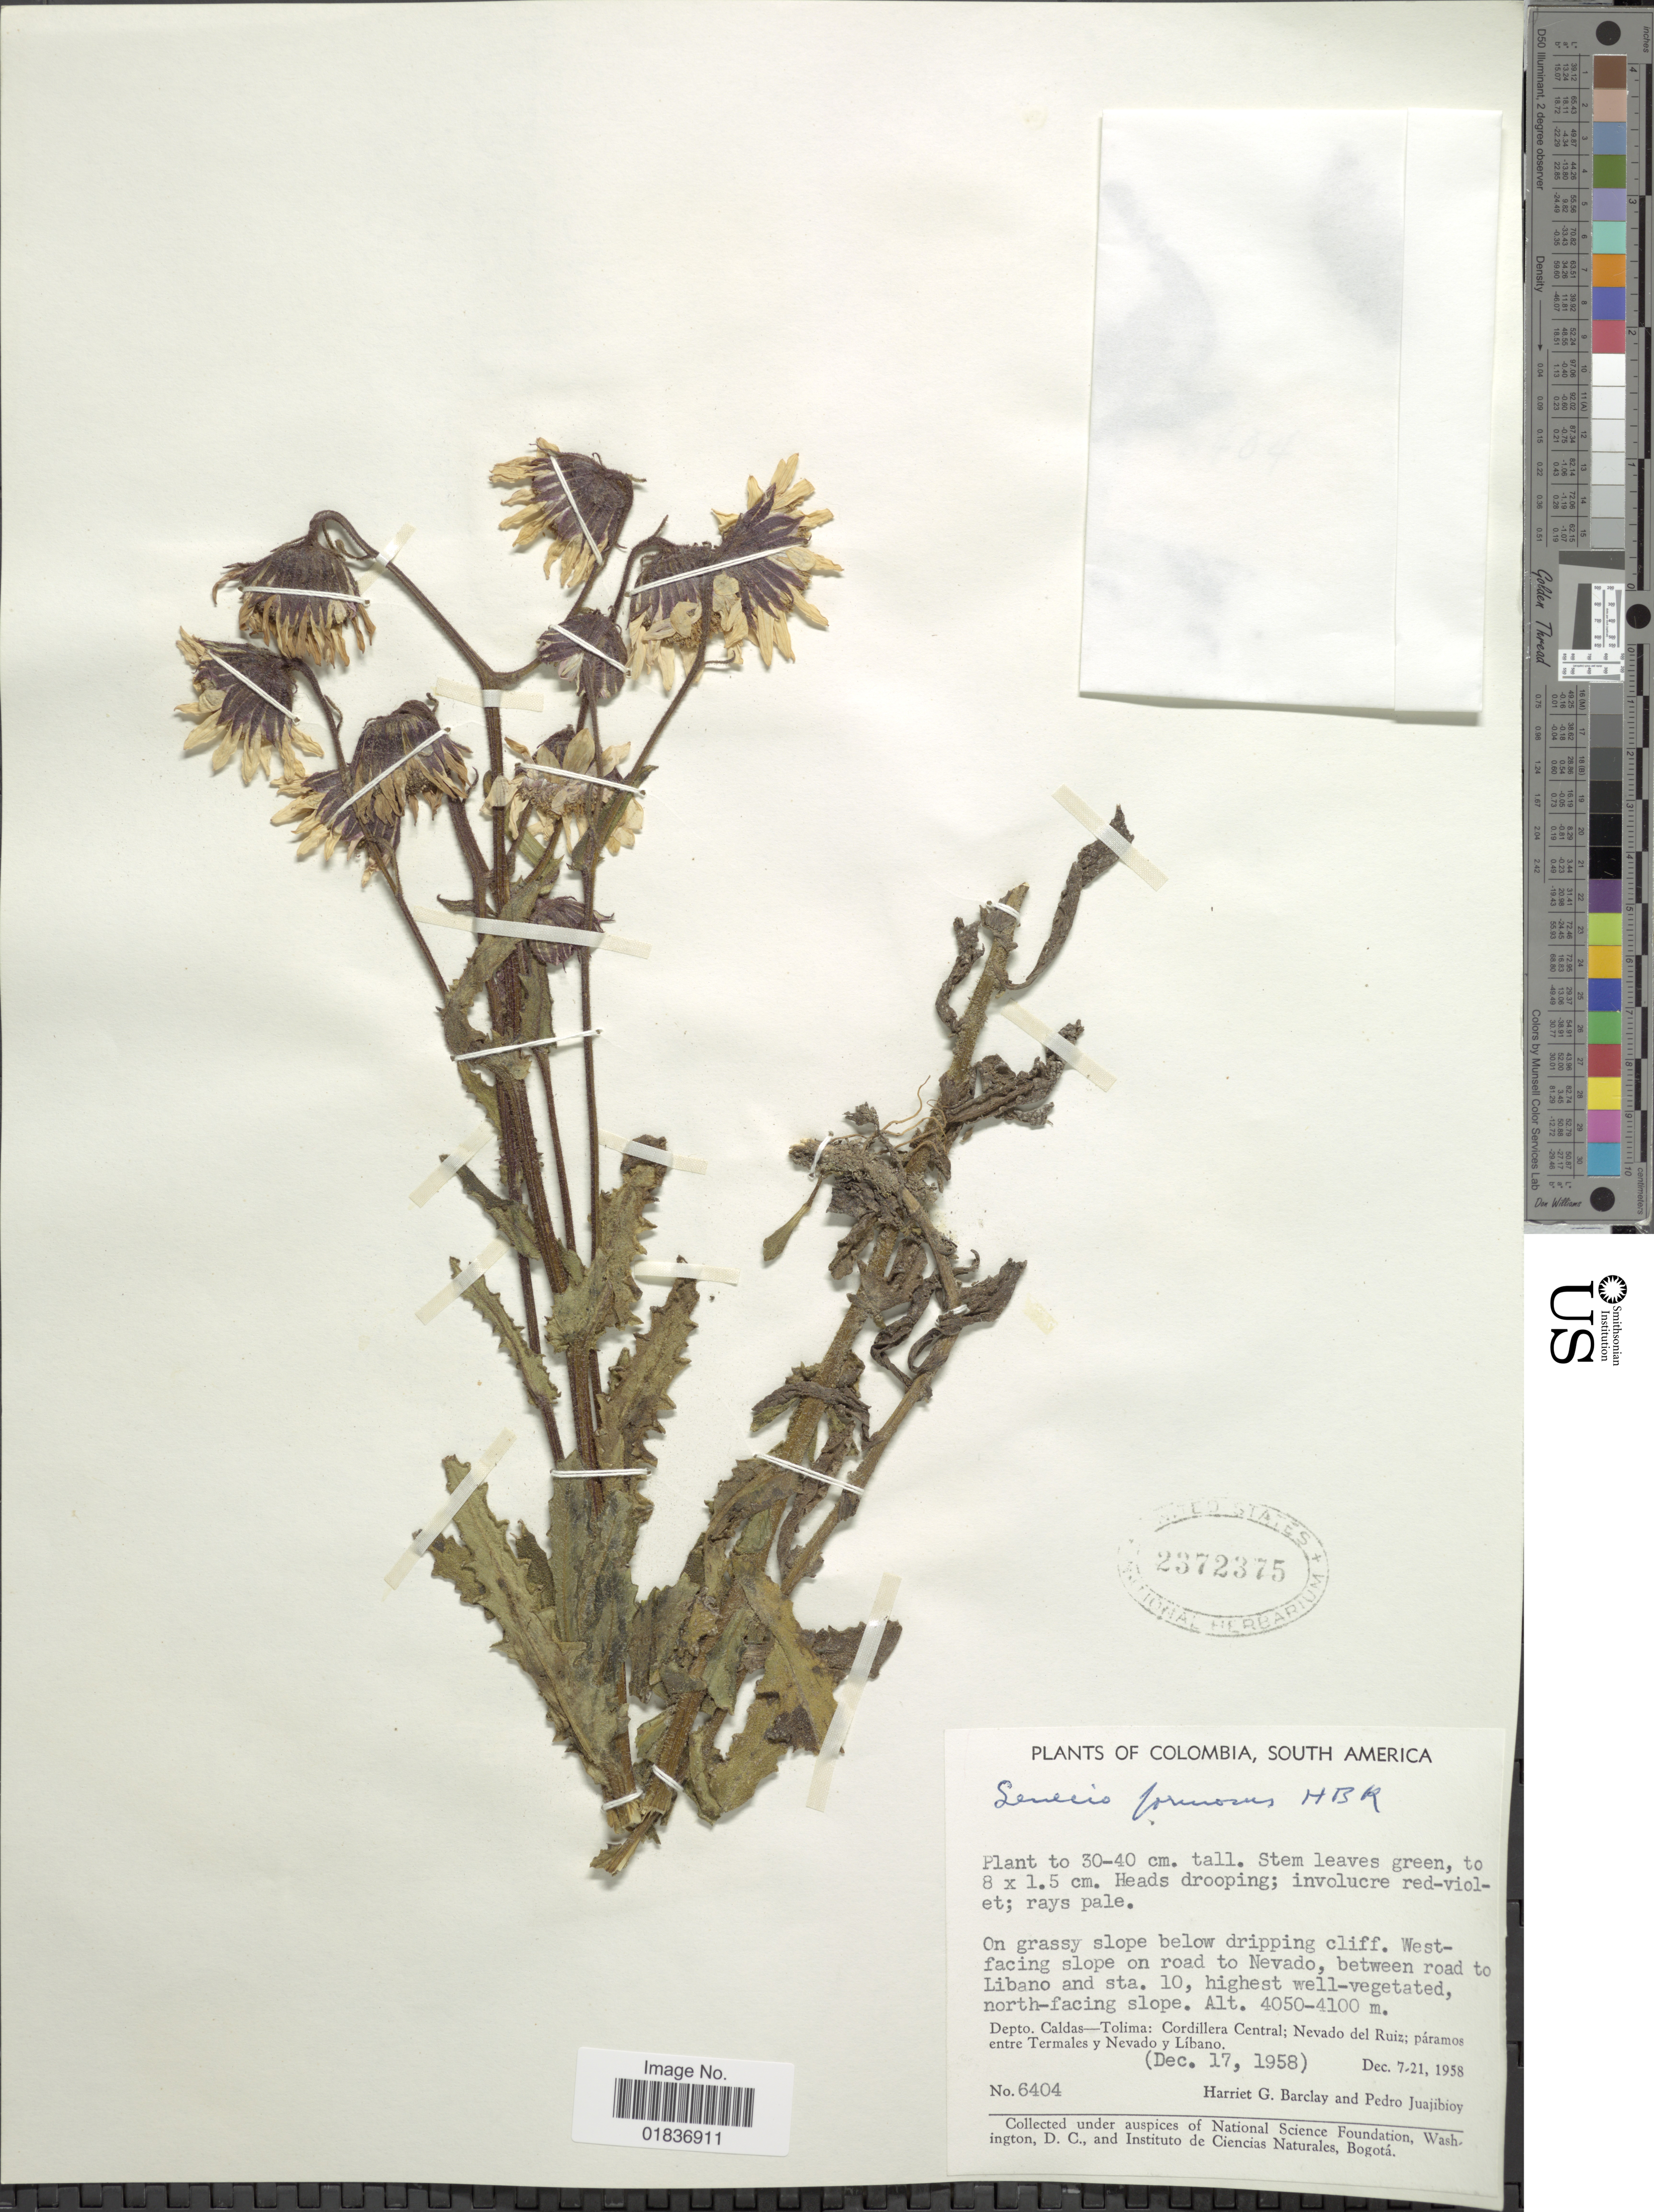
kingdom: Plantae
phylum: Tracheophyta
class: Magnoliopsida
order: Asterales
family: Asteraceae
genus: Senecio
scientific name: Senecio wedglacialis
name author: Cuatrec.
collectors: H. G. Barclay & P. Juajibioy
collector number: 6404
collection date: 1958-12-17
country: Colombia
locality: West-facing slope on road to Nevado, between road to Libano and sta. 10. Depto. Caldas-Tolima; Cordillera Central; Nevado del Ruiz; paramos entre Termales y Nevado y Libano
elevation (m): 4050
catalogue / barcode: US 2372375